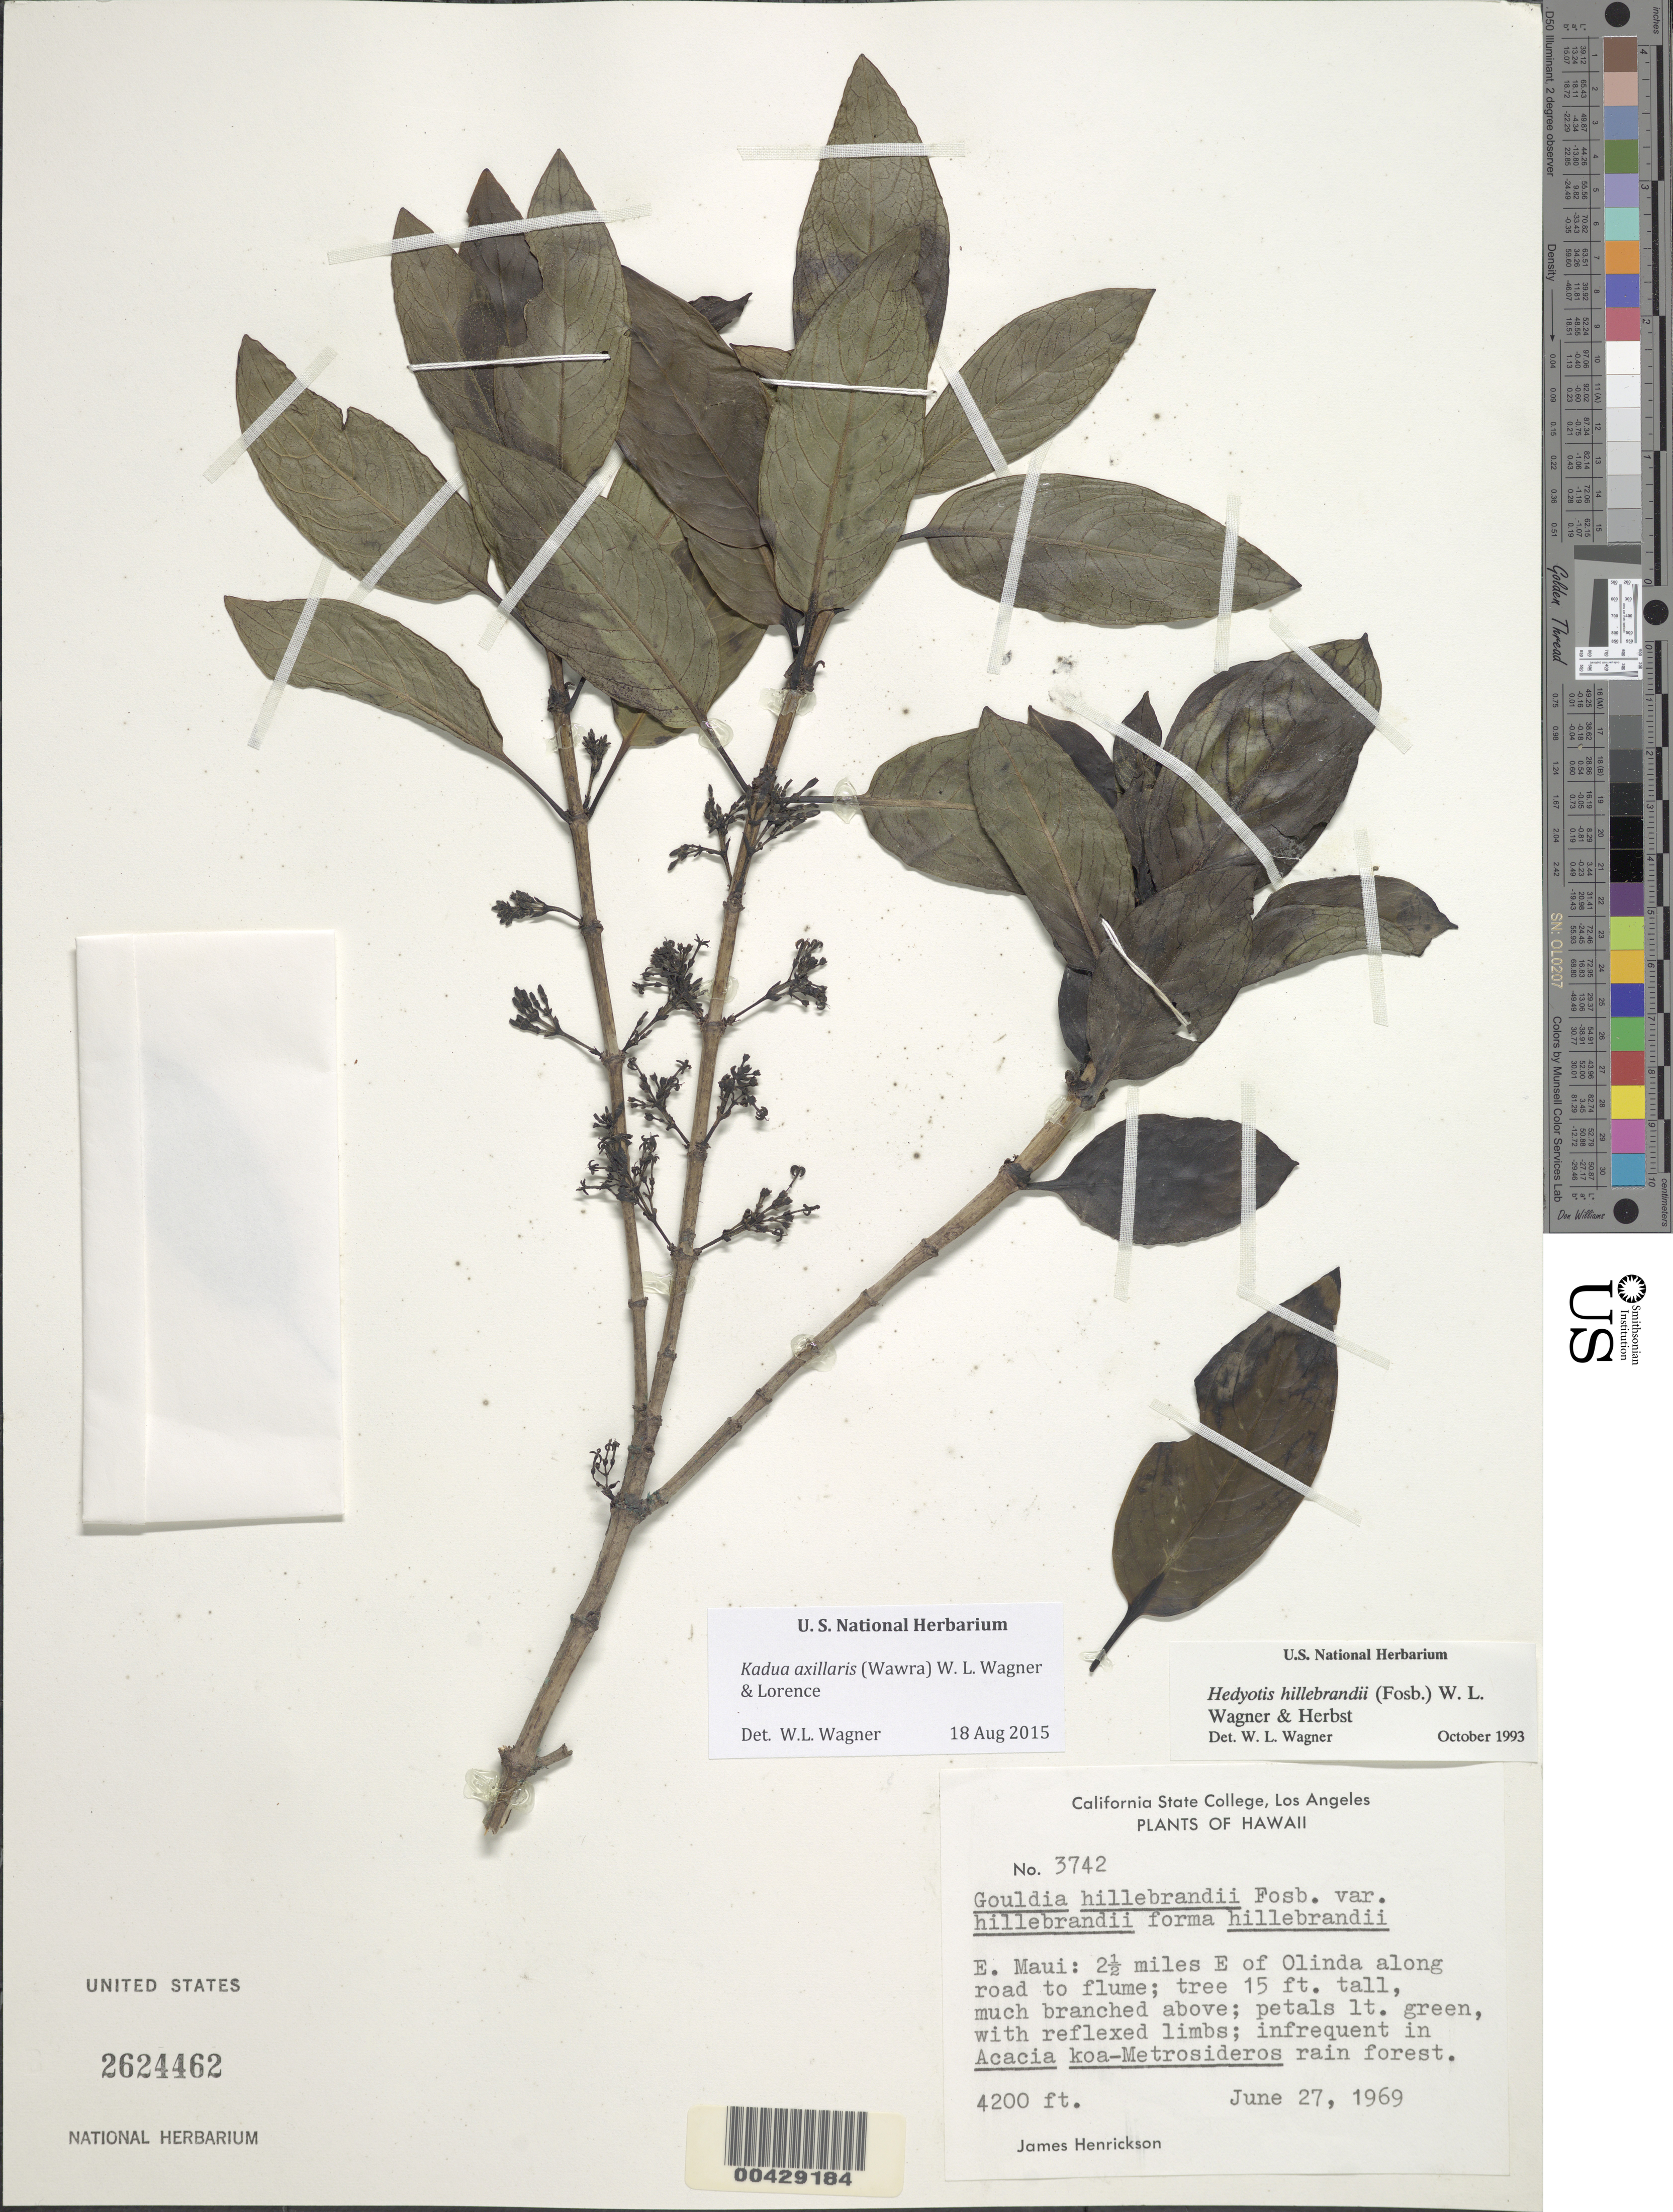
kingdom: Plantae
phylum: Tracheophyta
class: Magnoliopsida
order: Gentianales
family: Rubiaceae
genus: Kadua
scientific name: Kadua axillaris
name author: (Wawra) W.L. Wagner & Lorence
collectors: J. S. Henrickson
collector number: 3742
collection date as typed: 27 Jun 1969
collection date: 1969-06-27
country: United States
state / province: Hawaii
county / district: Maui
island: Maui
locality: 2 1/2 mi E of Olinda, E Maui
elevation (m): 1280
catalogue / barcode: US 2624462